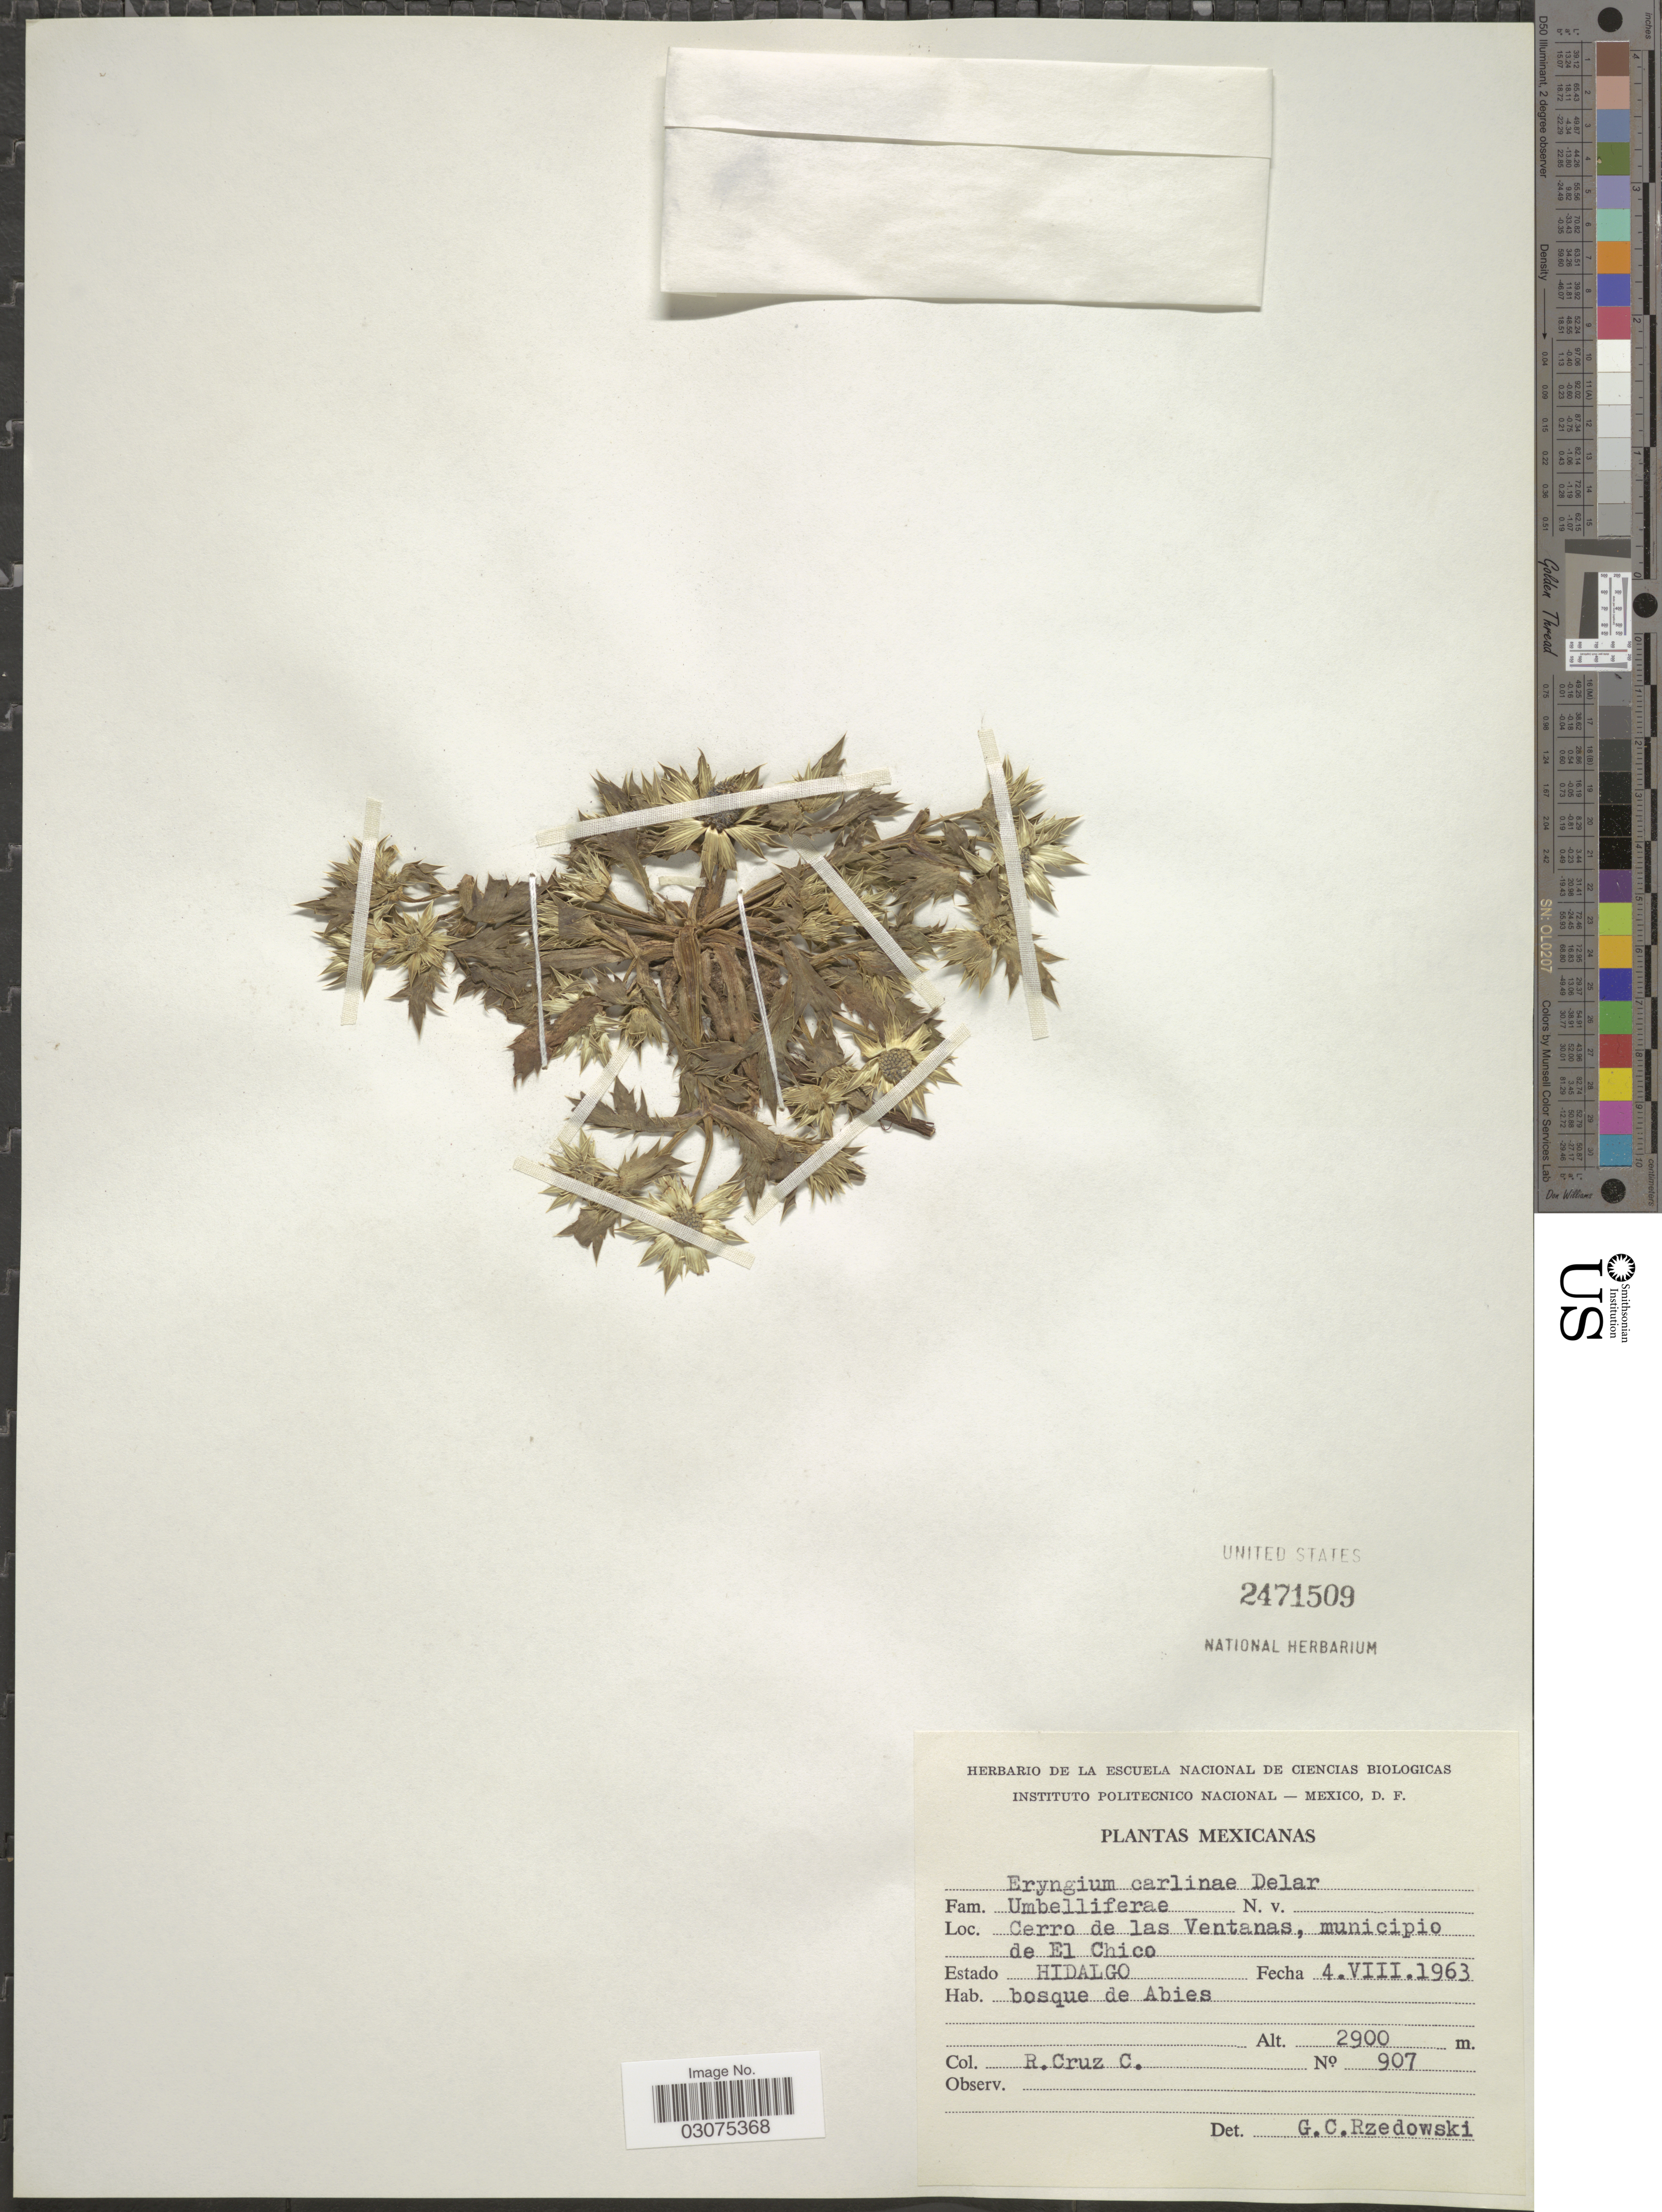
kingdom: Plantae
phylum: Tracheophyta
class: Magnoliopsida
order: Apiales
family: Apiaceae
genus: Eryngium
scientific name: Eryngium carlinae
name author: F. Delaroche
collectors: R. Cruz Cisneros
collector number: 907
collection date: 1963-08-04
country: Mexico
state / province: Hidalgo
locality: Cerro de las Ventanas, municipio de El Chico.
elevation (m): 2900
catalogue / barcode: US 2471509